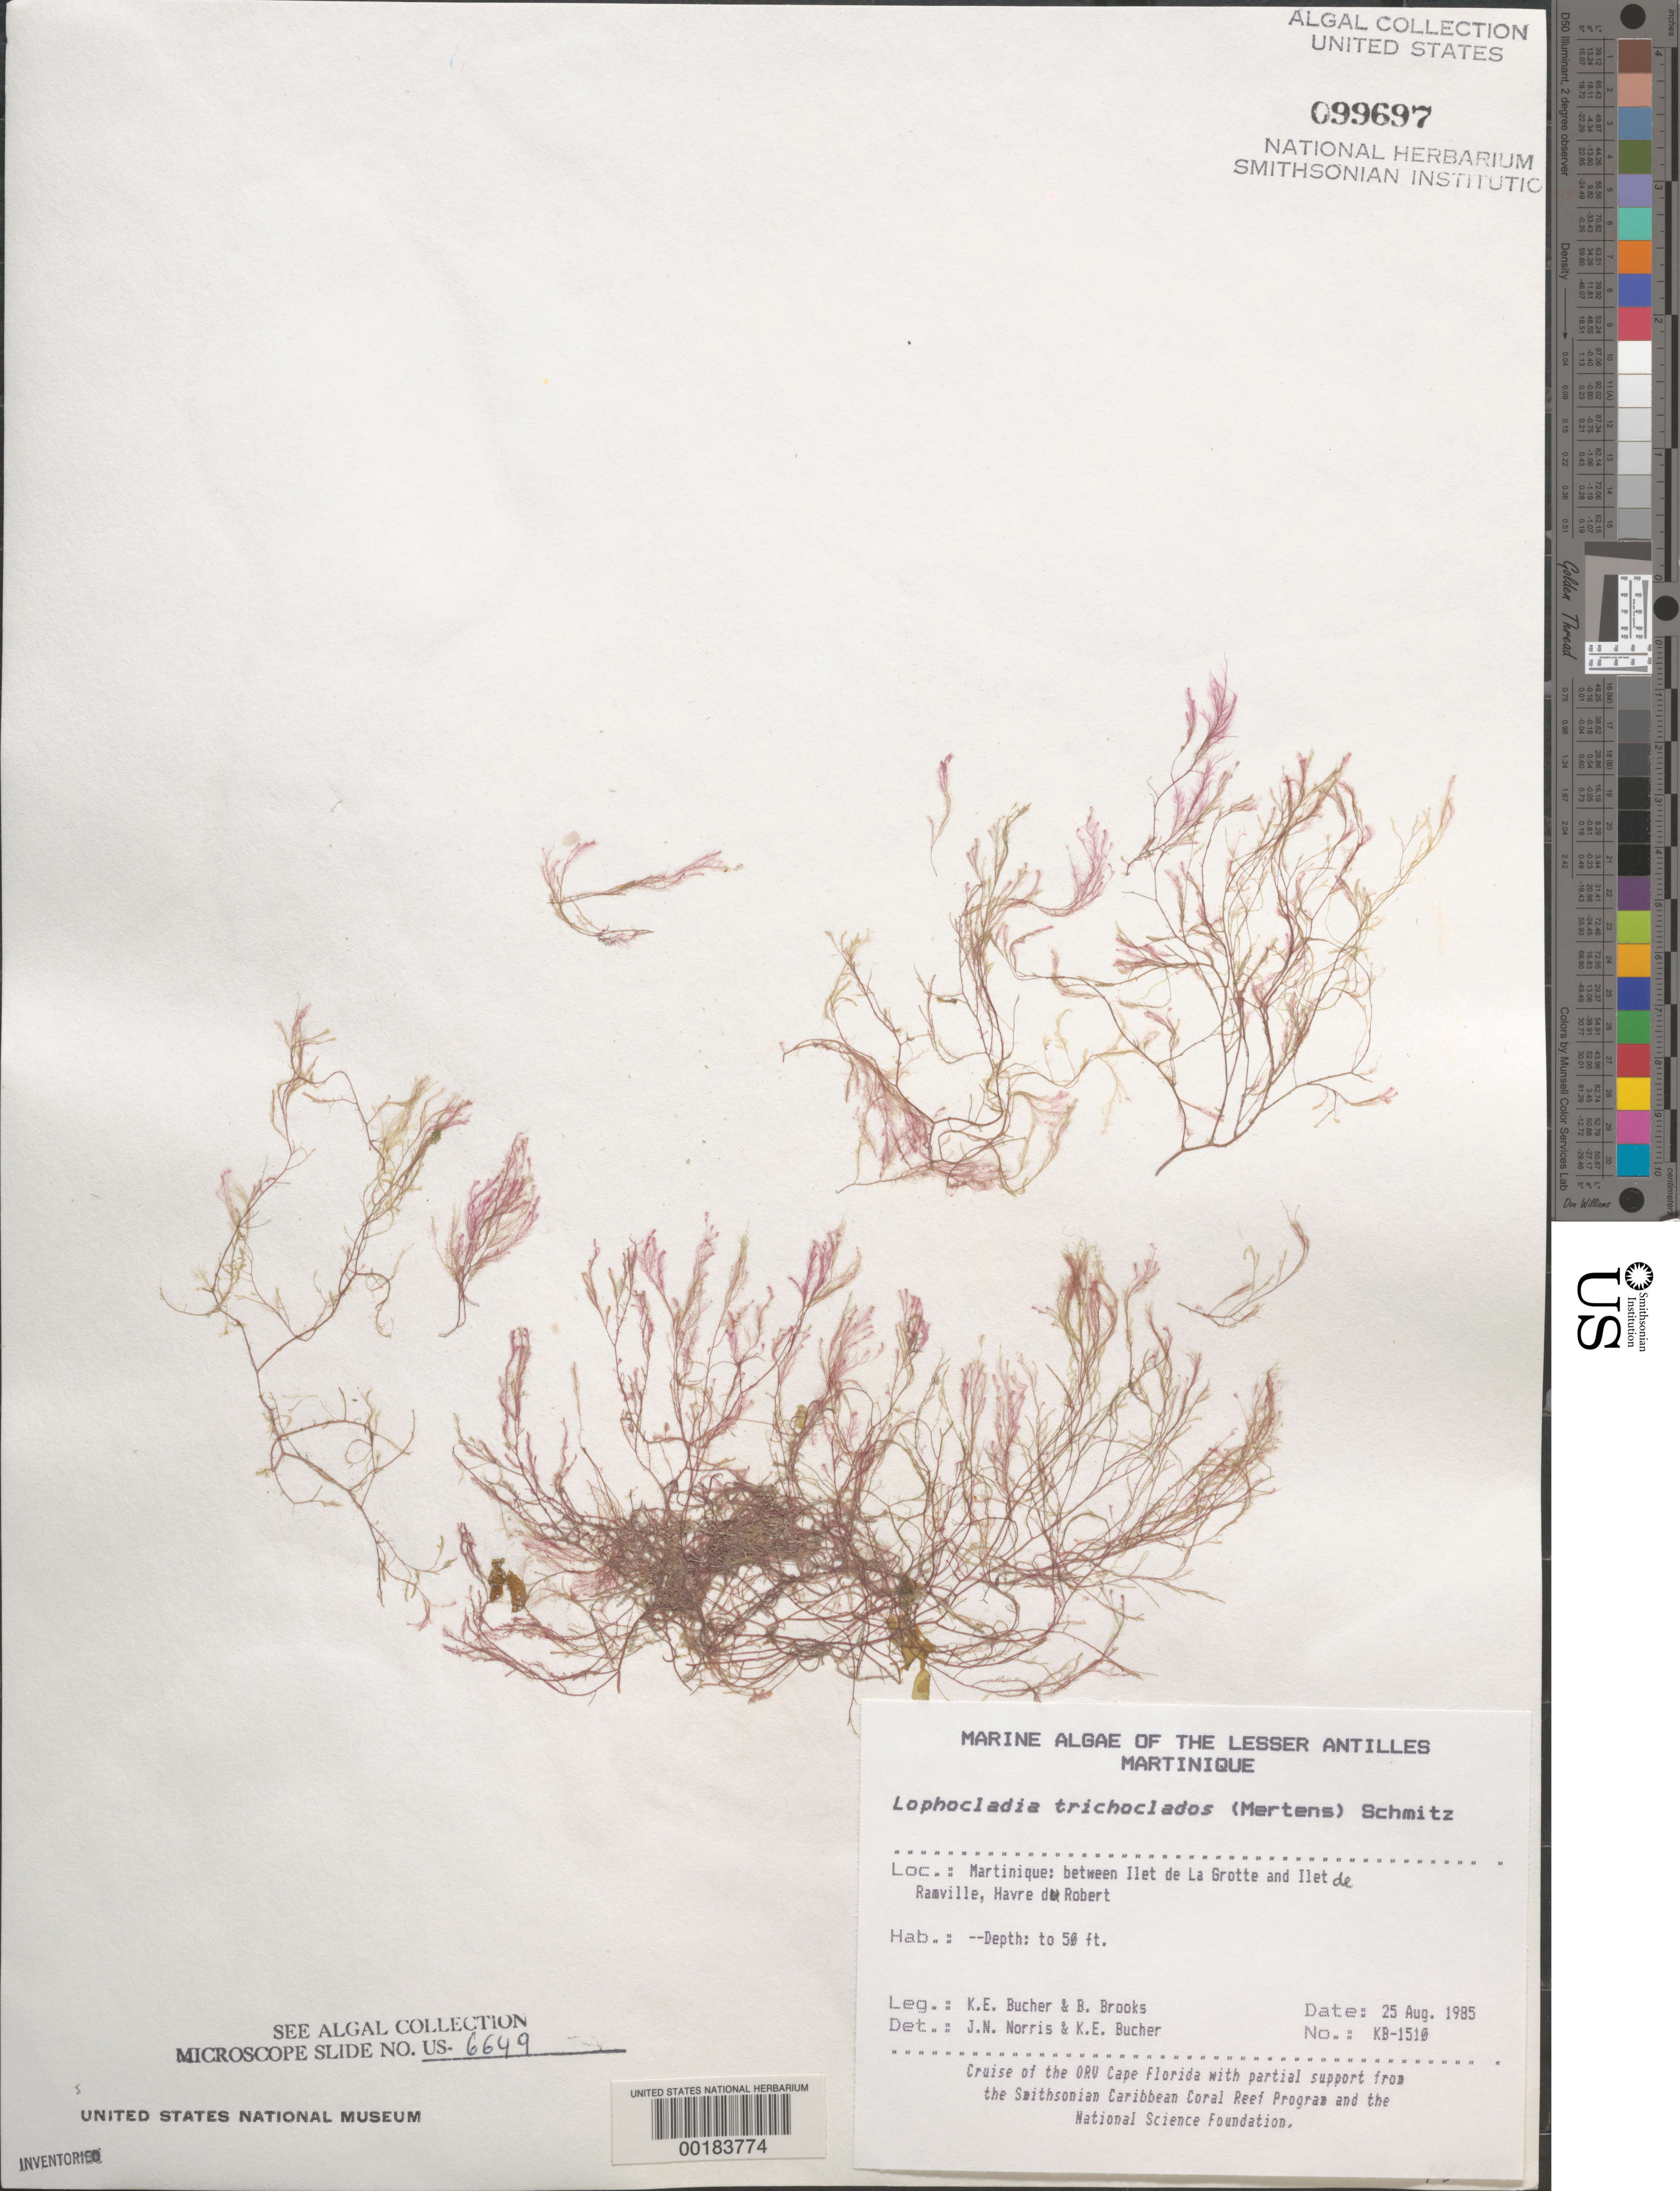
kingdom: Plantae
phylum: Rhodophyta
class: Florideophyceae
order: Ceramiales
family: Rhodomelaceae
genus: Lophocladia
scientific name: Lophocladia trichoclados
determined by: Norris, J. N.; Bucher, K. E.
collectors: K. E. Bucher & B. Brooks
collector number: Kb-1510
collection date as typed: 25 Aug 1985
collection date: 1985-08-25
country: Martinique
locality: Between Ilet de la Grotte and Ilet de Ramville, Havre du Robert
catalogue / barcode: US 99697